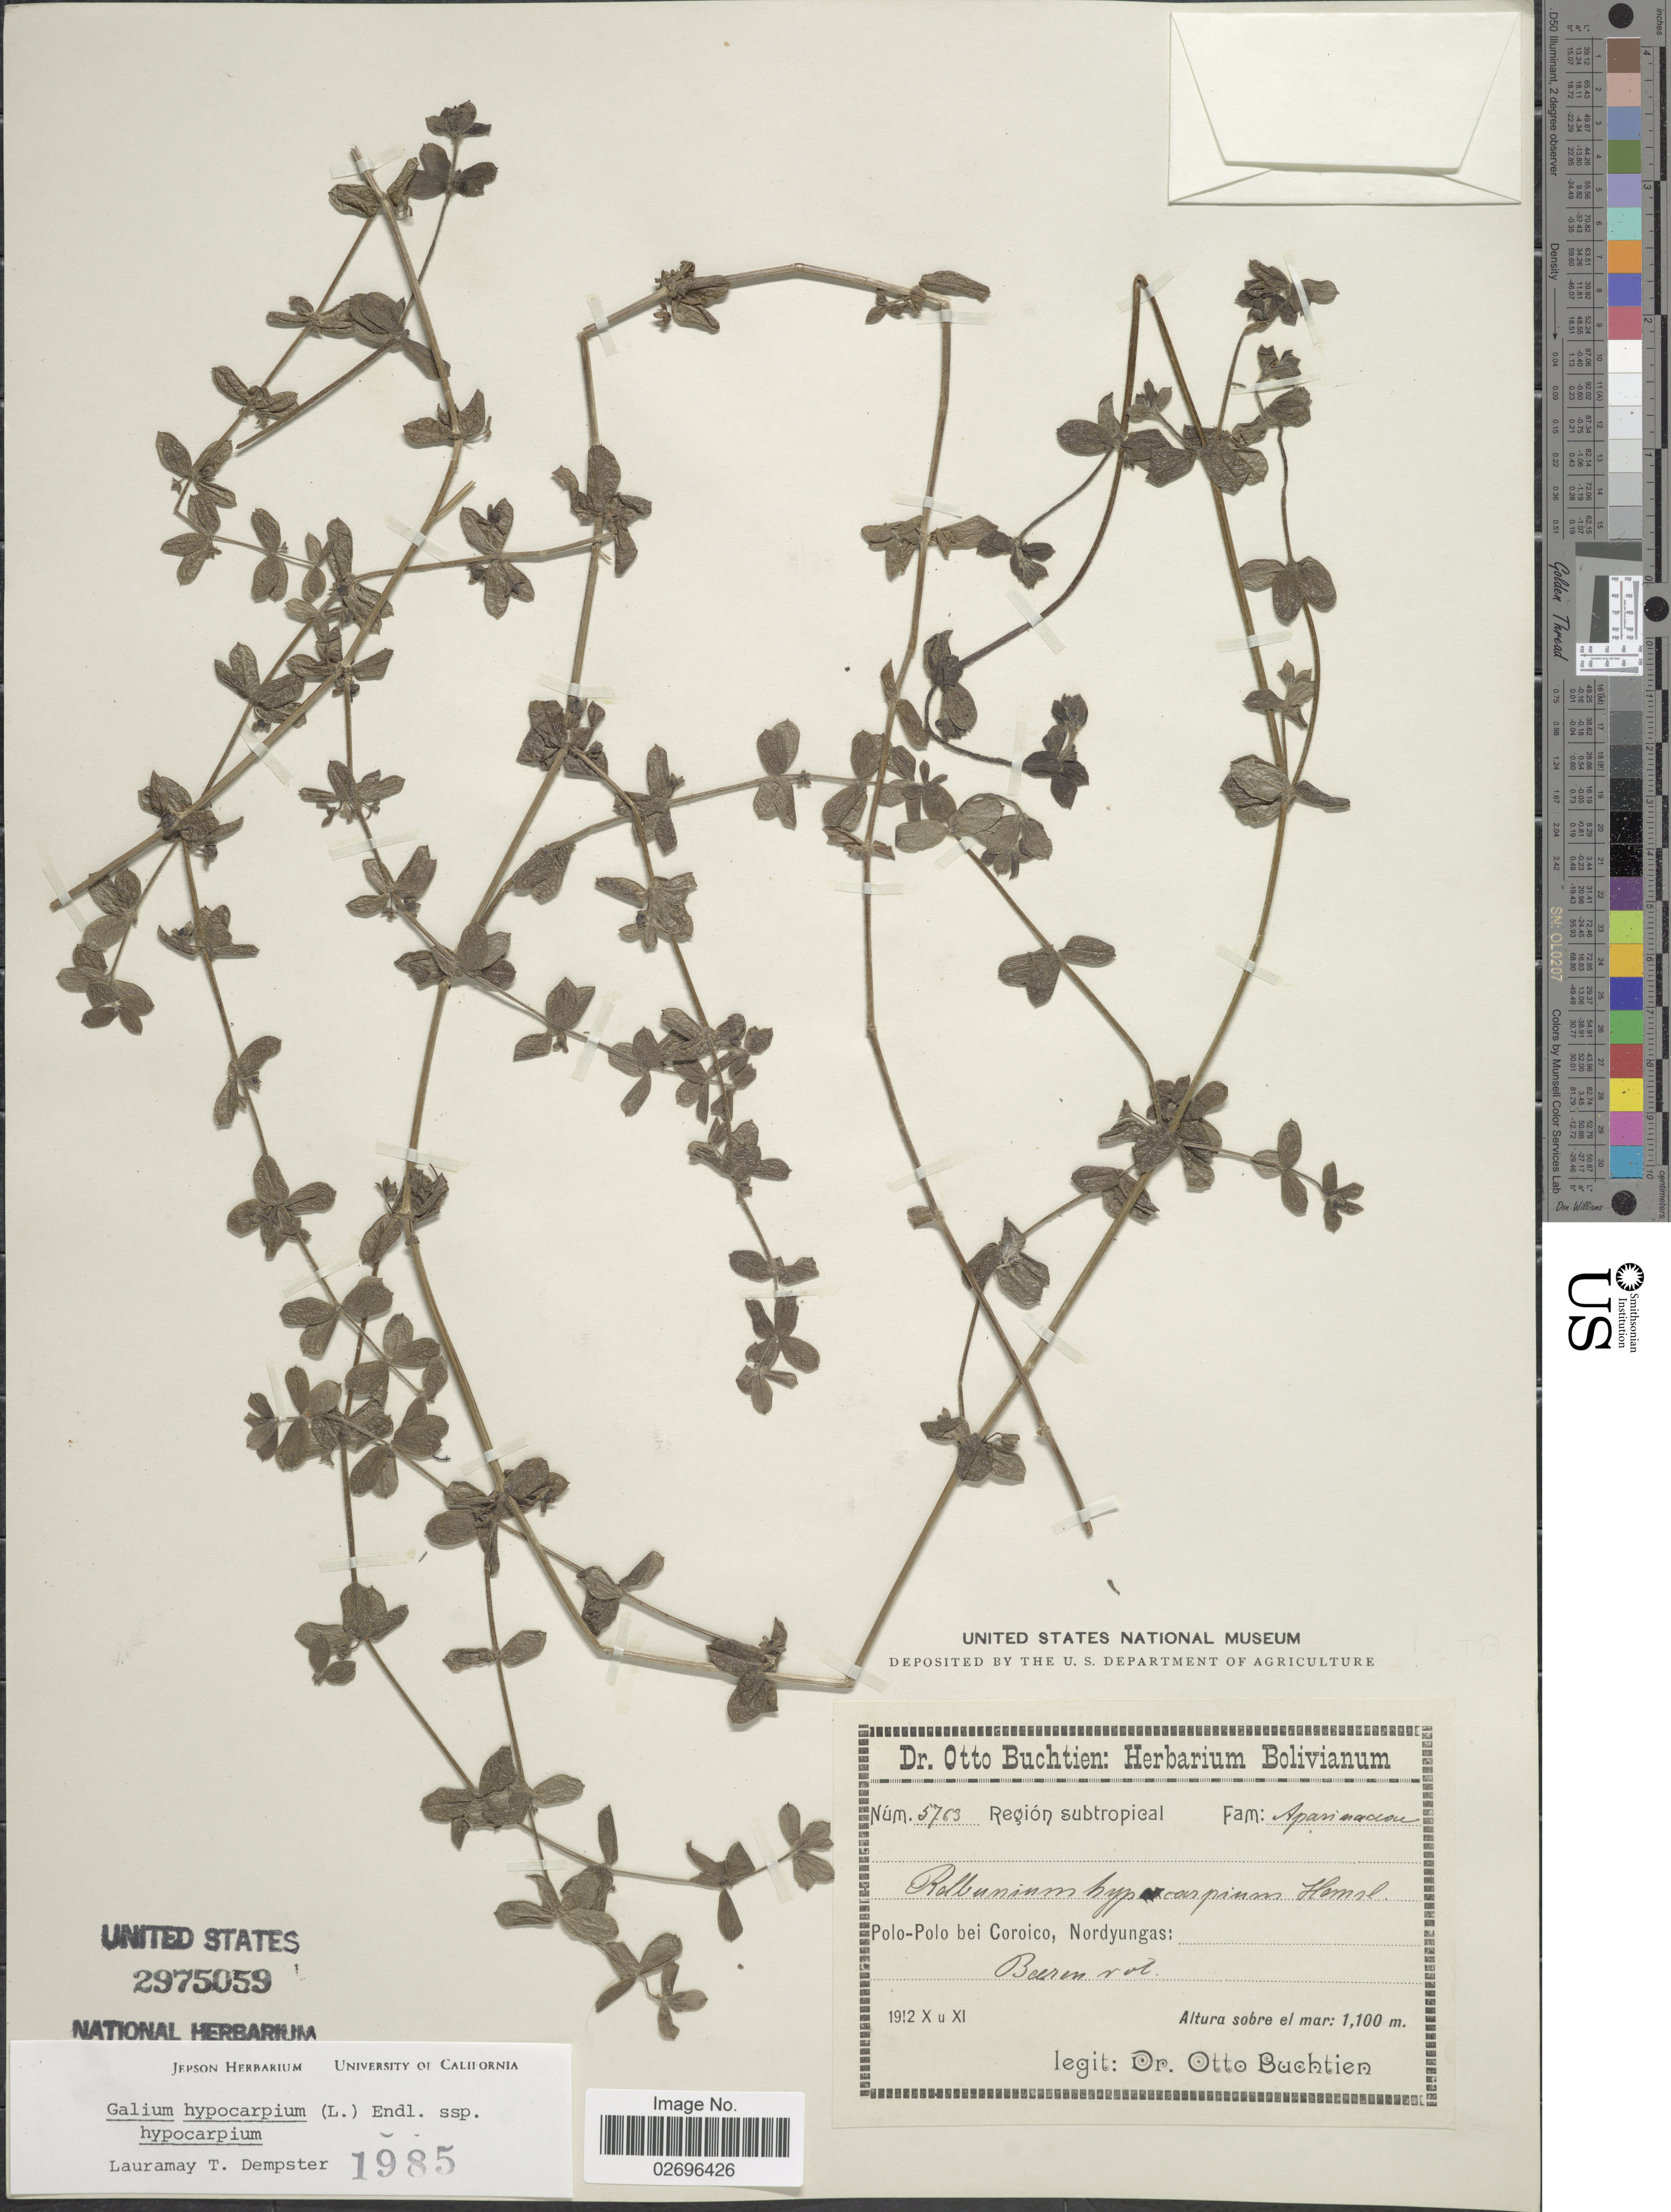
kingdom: Plantae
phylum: Tracheophyta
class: Magnoliopsida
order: Gentianales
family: Rubiaceae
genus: Galium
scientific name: Galium hypocarpium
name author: (L.) Endl. ex Griseb.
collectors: O. Buchtien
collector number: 5763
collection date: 1912-10/1912-11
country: Bolivia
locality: Polo-polo bei Coroico, Nordyungas.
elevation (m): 1100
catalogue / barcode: US 2975059